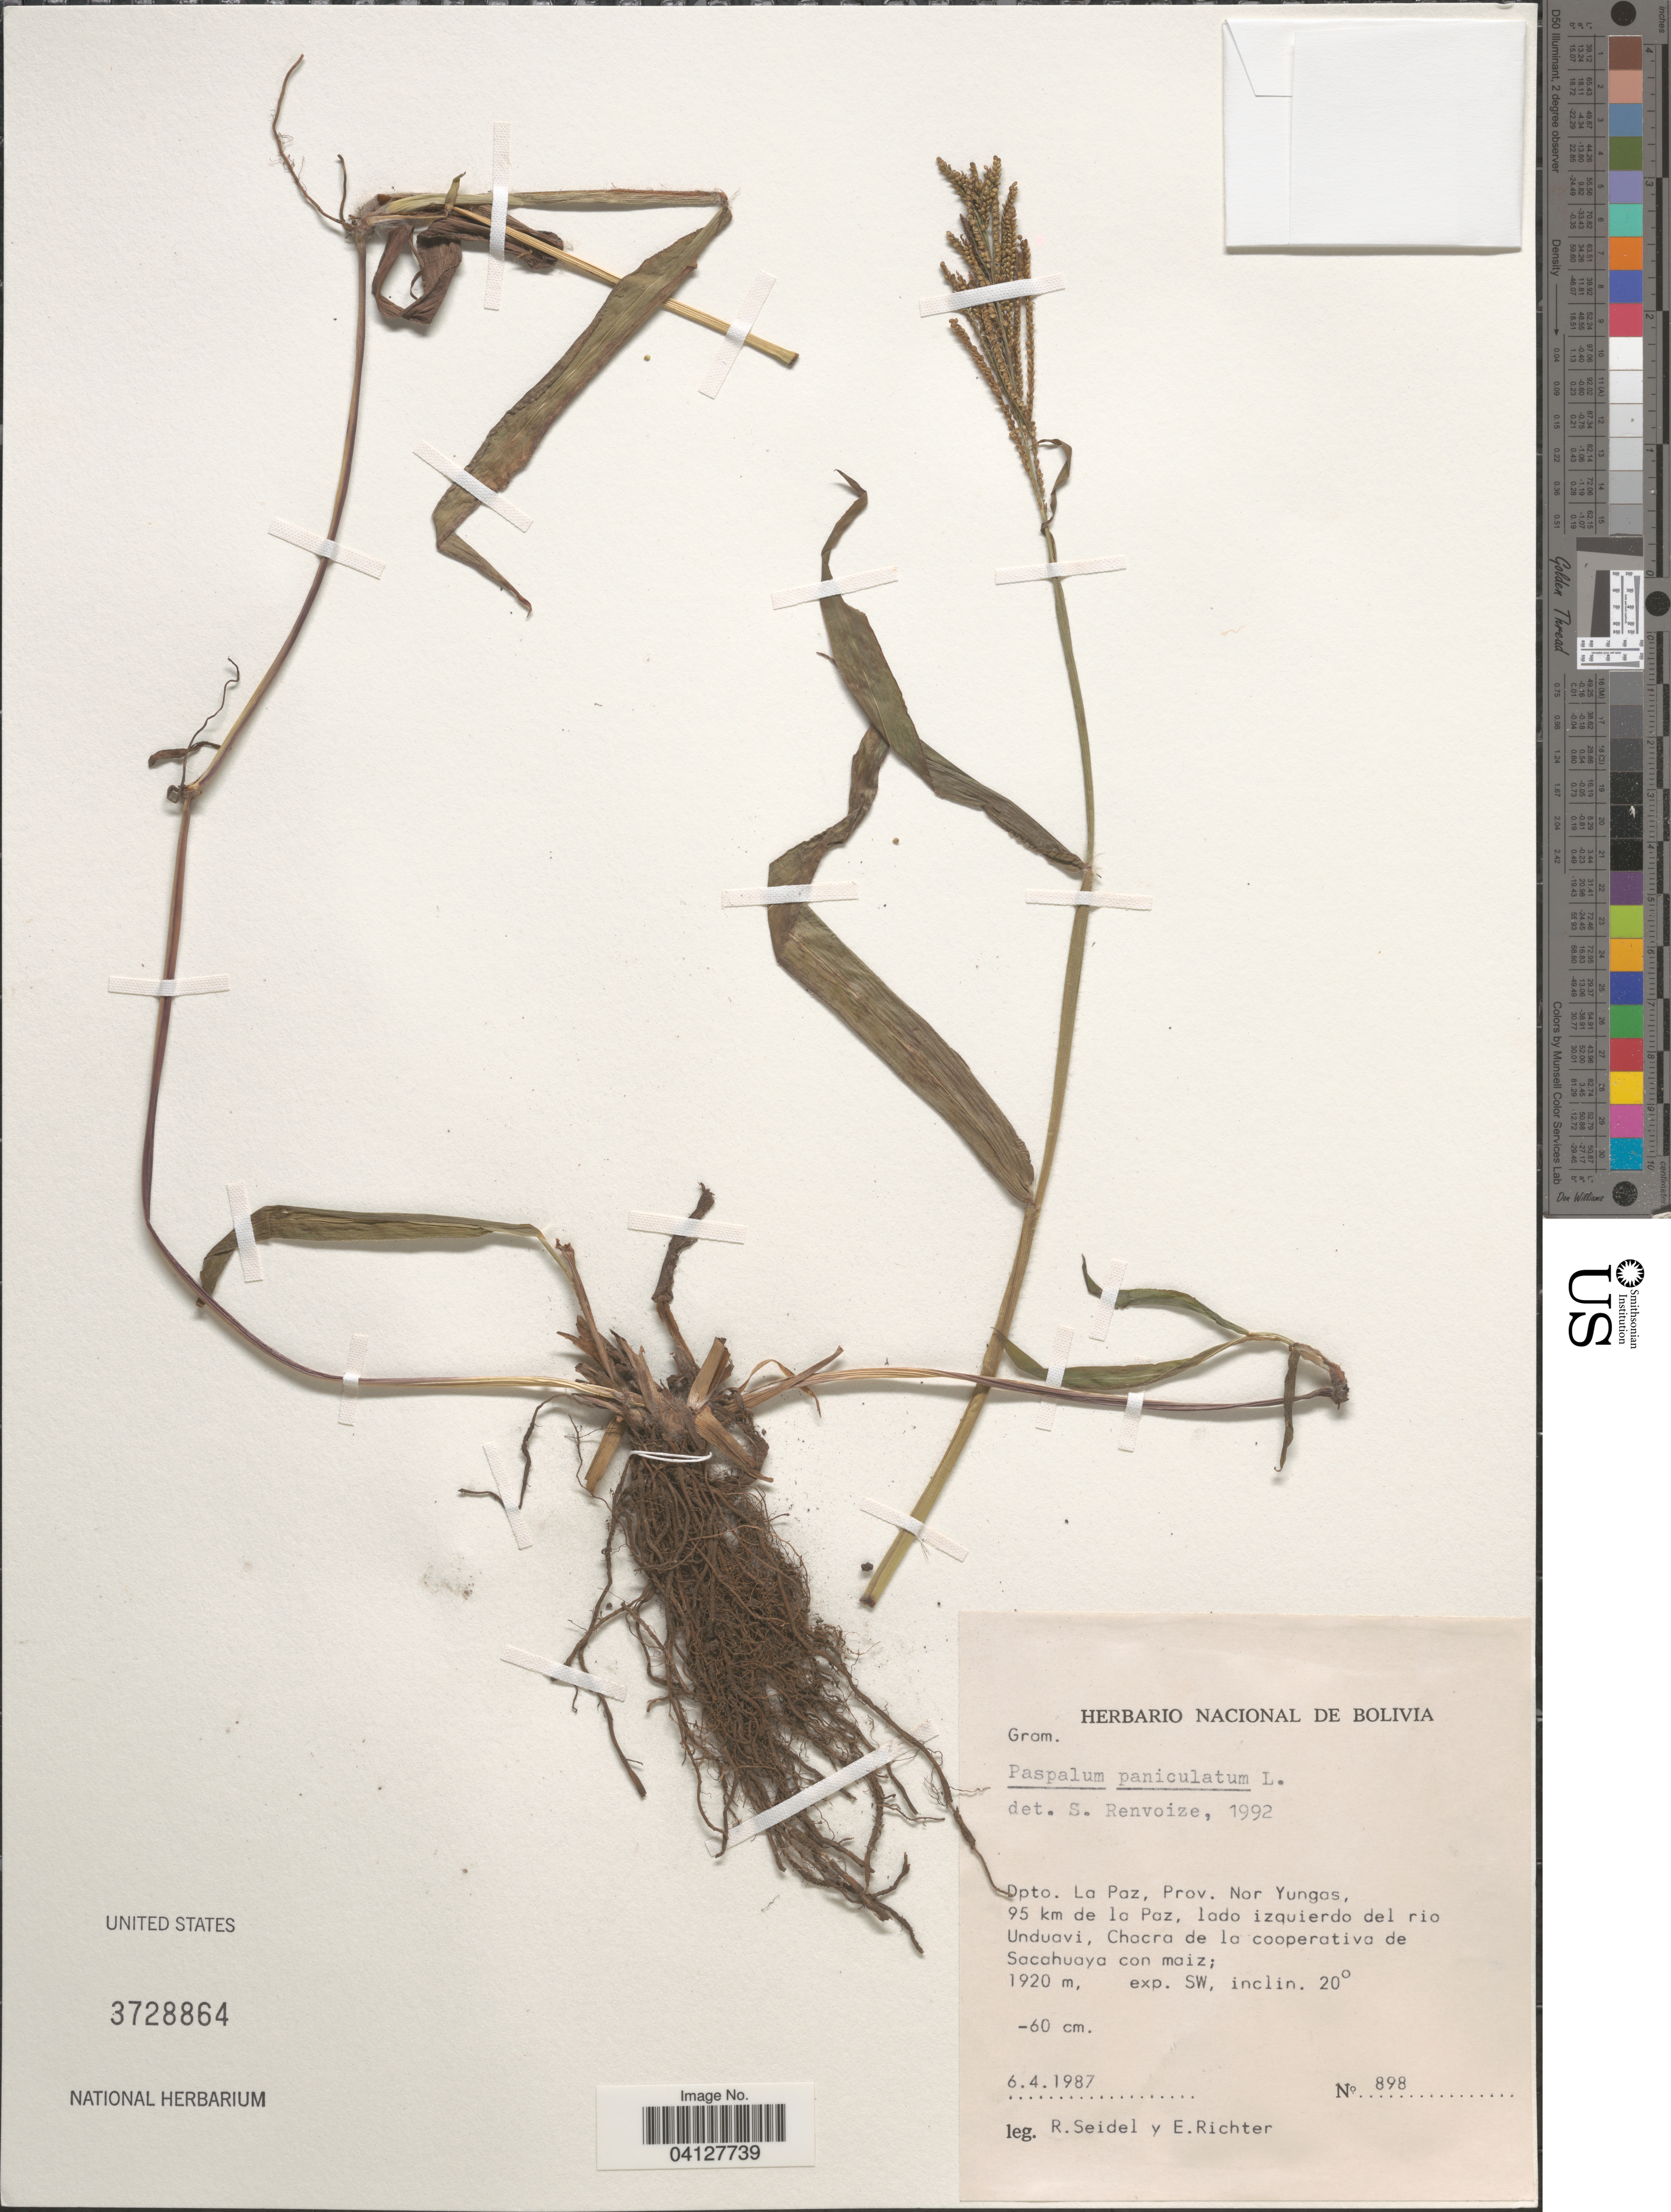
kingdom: Plantae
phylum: Tracheophyta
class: Liliopsida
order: Poales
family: Poaceae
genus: Paspalum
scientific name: Paspalum paniculatum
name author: L.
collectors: R. Seidel & E. Richter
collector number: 898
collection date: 1987-04-06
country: Bolivia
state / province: La Paz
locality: Dpto. La Paz, Prov. Nor Yungas, 95 km de la Paz, lado izquierdo del rio Unduavi, Chacra de la cooperativa de Sacahuaya con maiz. Exp. SW.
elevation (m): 1920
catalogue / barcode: US 3728864